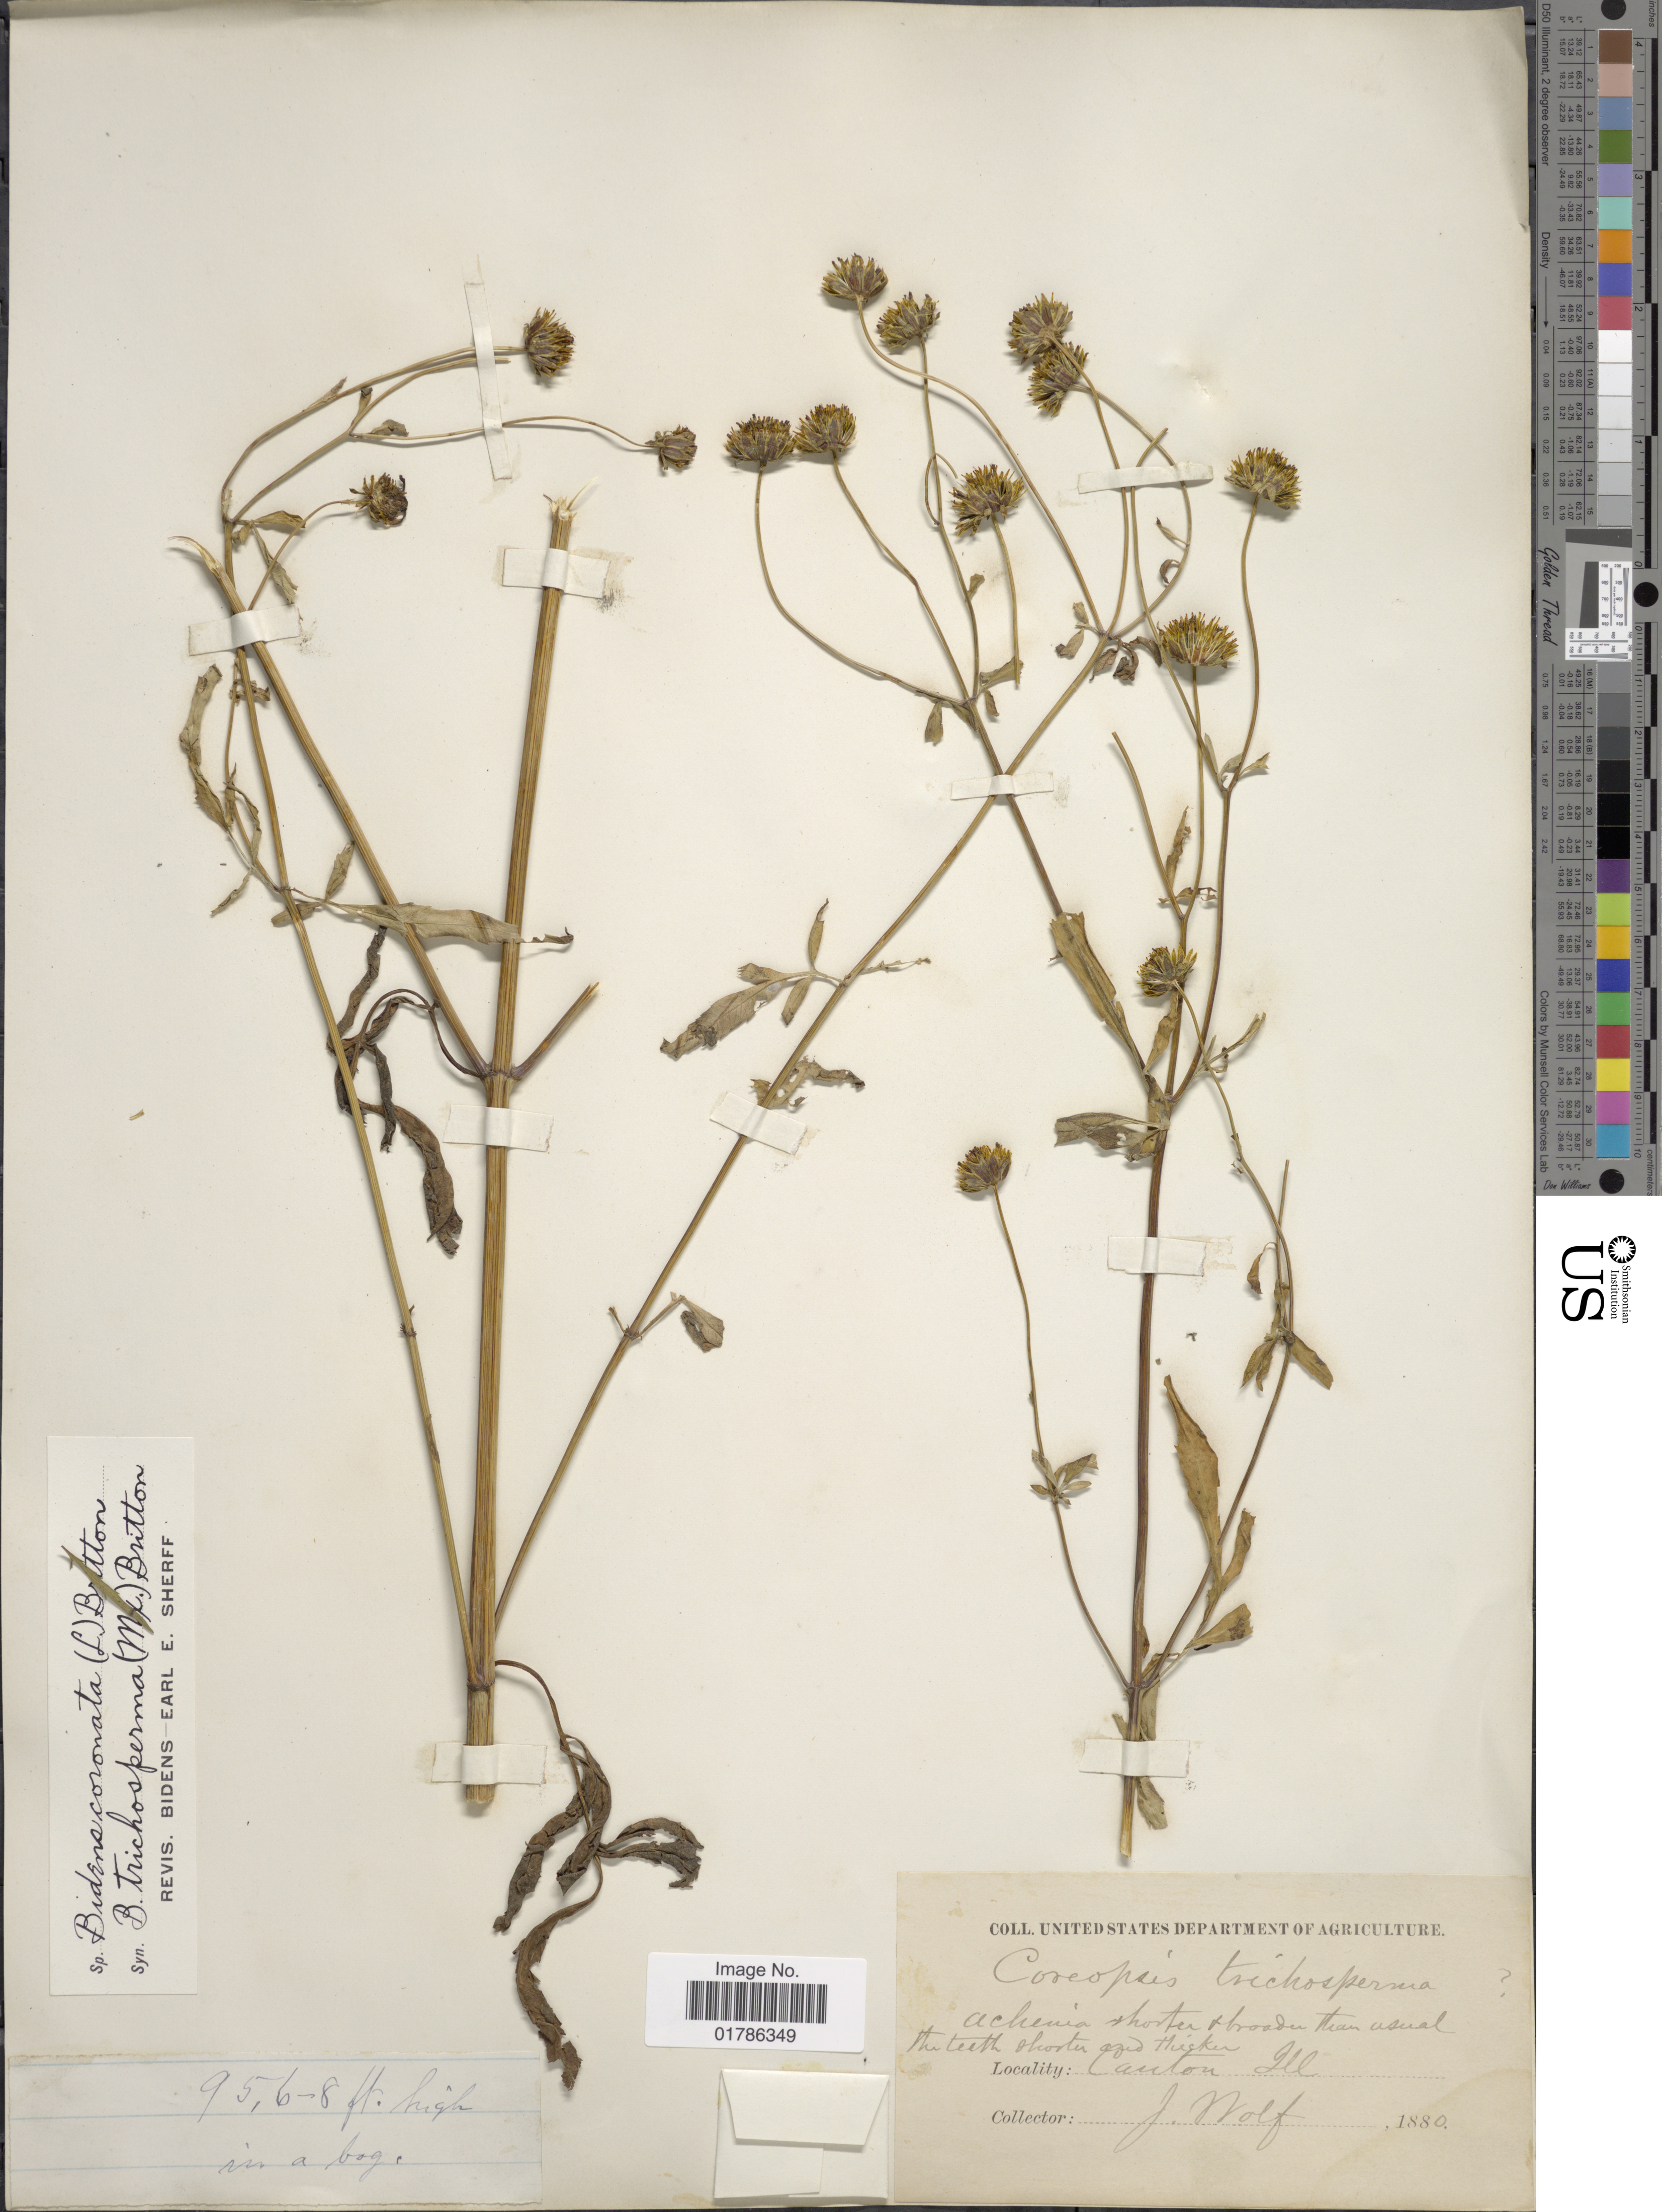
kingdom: Plantae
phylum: Tracheophyta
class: Magnoliopsida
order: Asterales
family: Asteraceae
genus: Bidens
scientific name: Bidens coronata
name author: (L.) Britton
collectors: J. Wolf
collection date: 1880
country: United States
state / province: Illinois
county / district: Fulton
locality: Canton